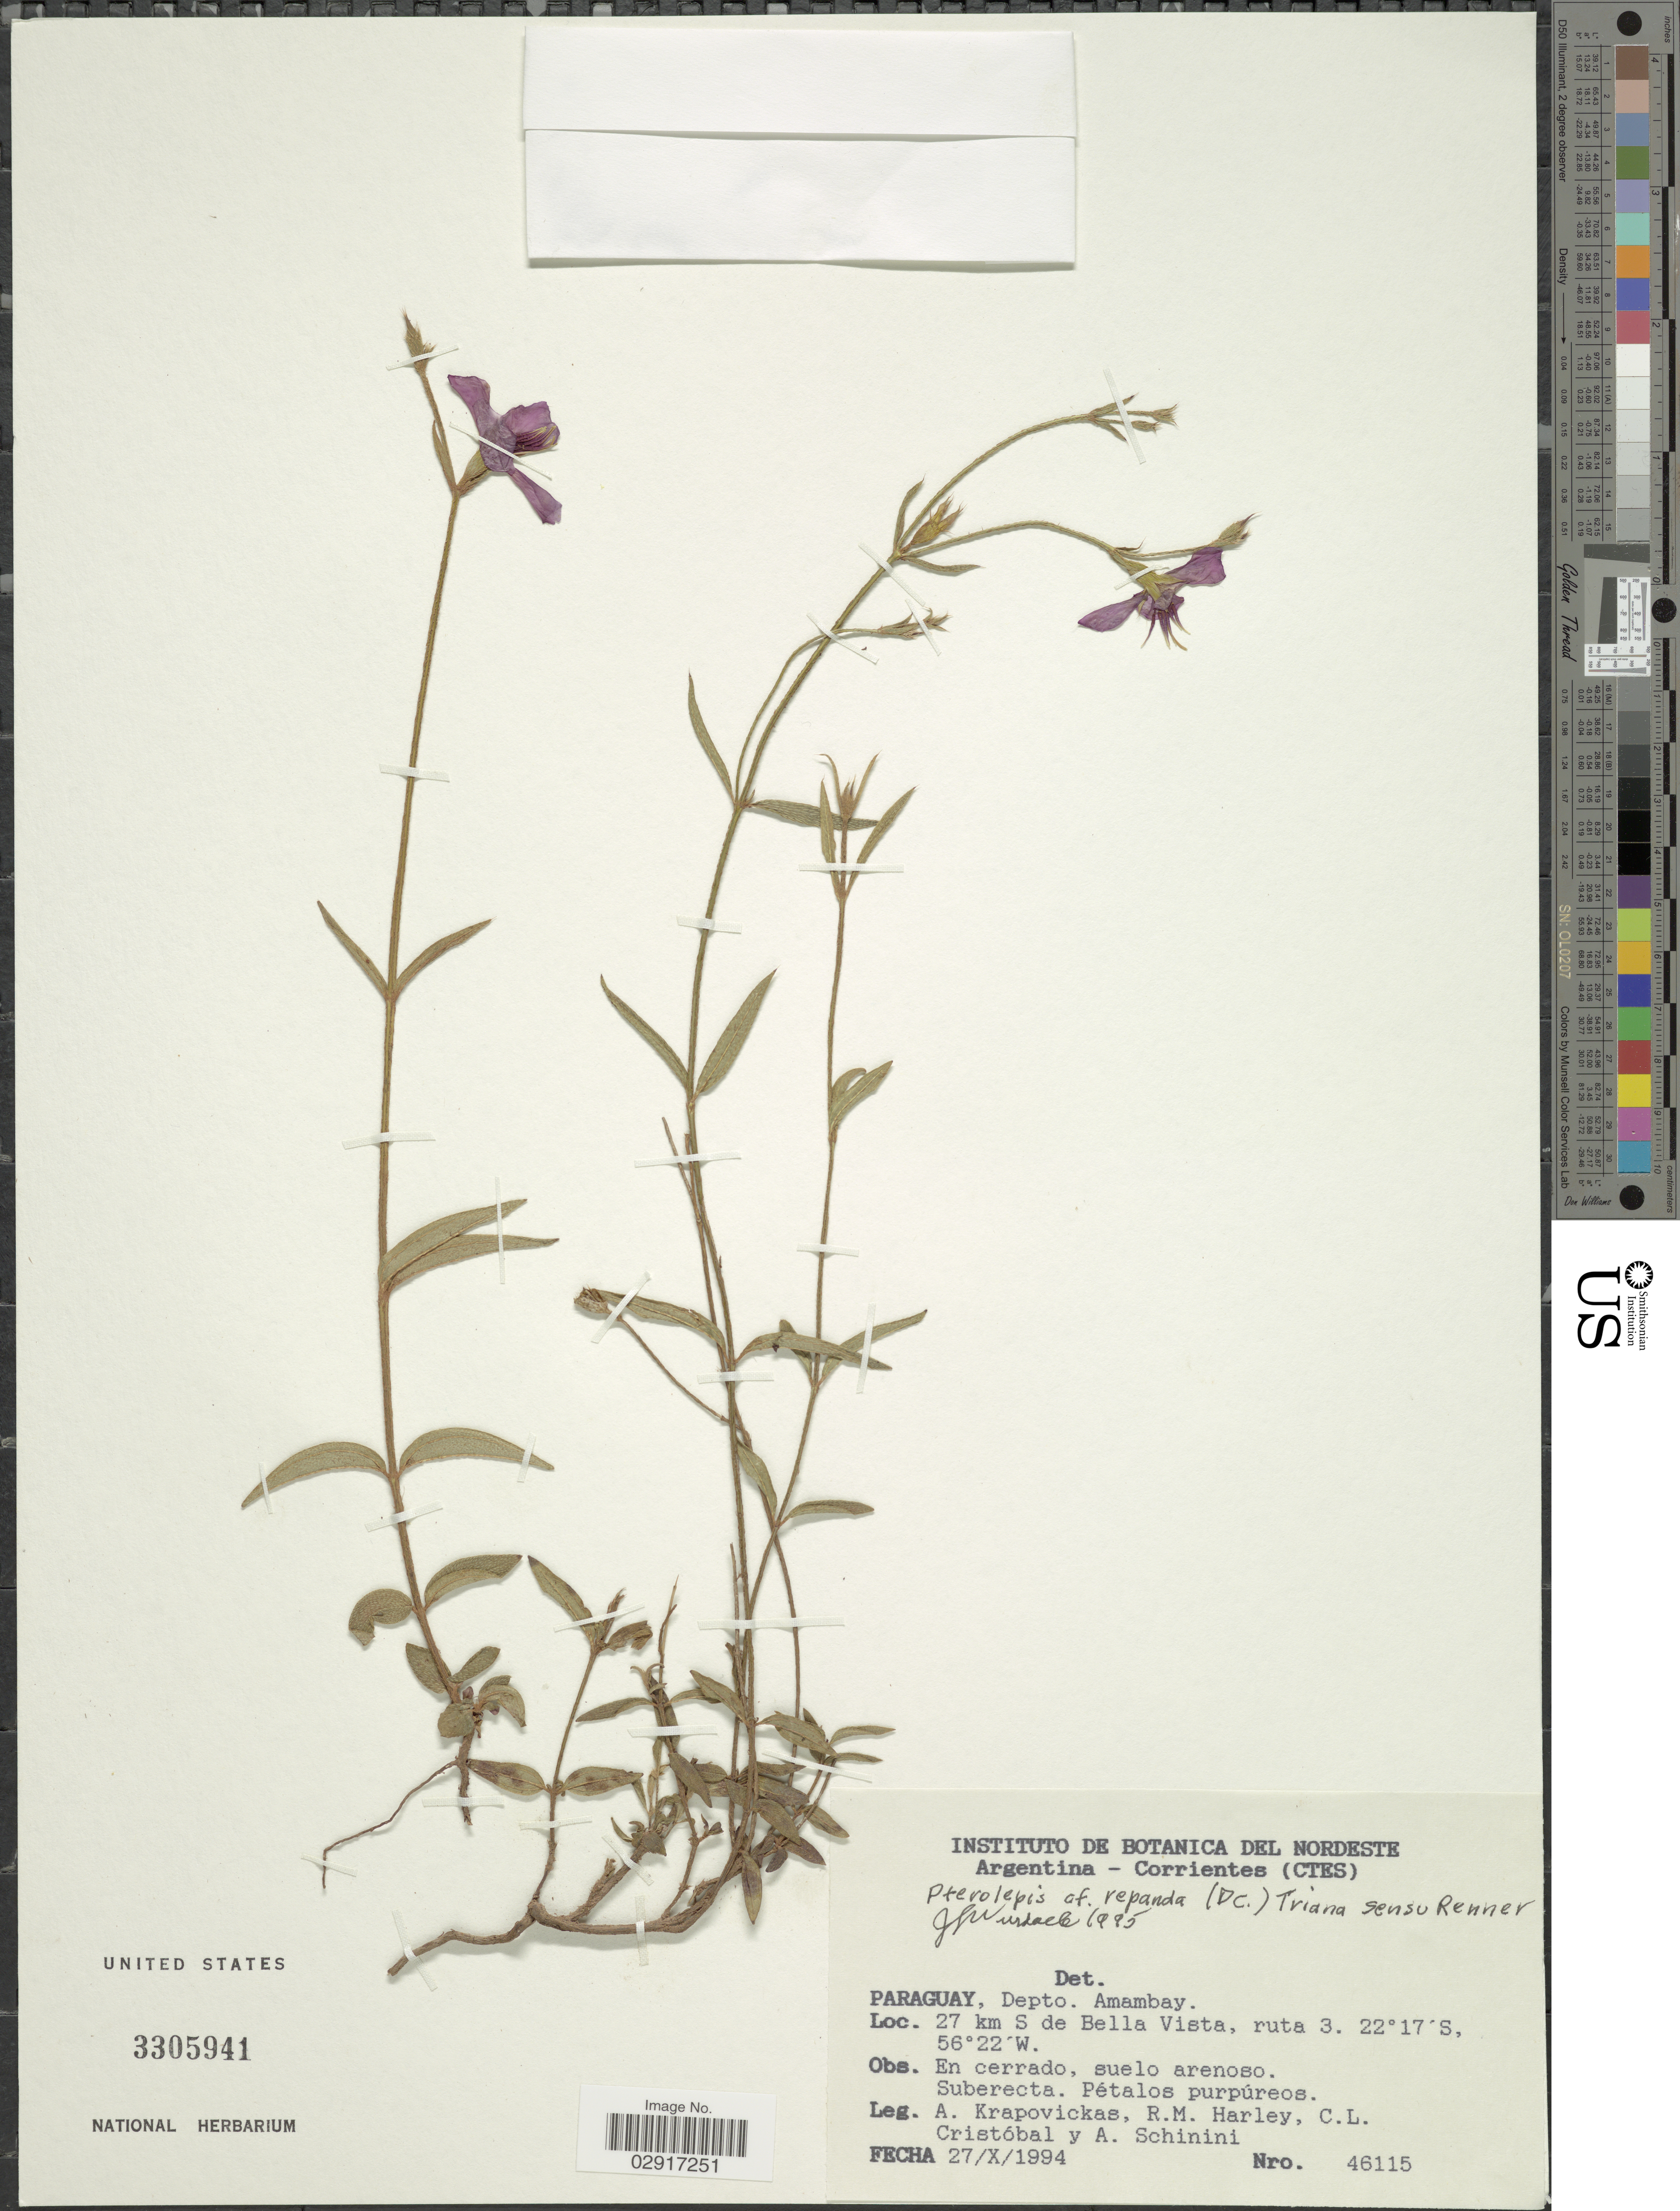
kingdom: Plantae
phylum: Tracheophyta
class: Magnoliopsida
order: Myrtales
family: Melastomataceae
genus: Pterolepis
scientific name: Pterolepis repanda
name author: (DC.) Triana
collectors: A. Krapovickas, R. M. Harley, C. L. Cristóbal & A. Schinini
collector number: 46115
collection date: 1994-10-27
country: Paraguay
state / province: Amambay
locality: Depto. Amambay, 27 km S de Bella Vista, ruta 3.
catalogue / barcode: US 3305941